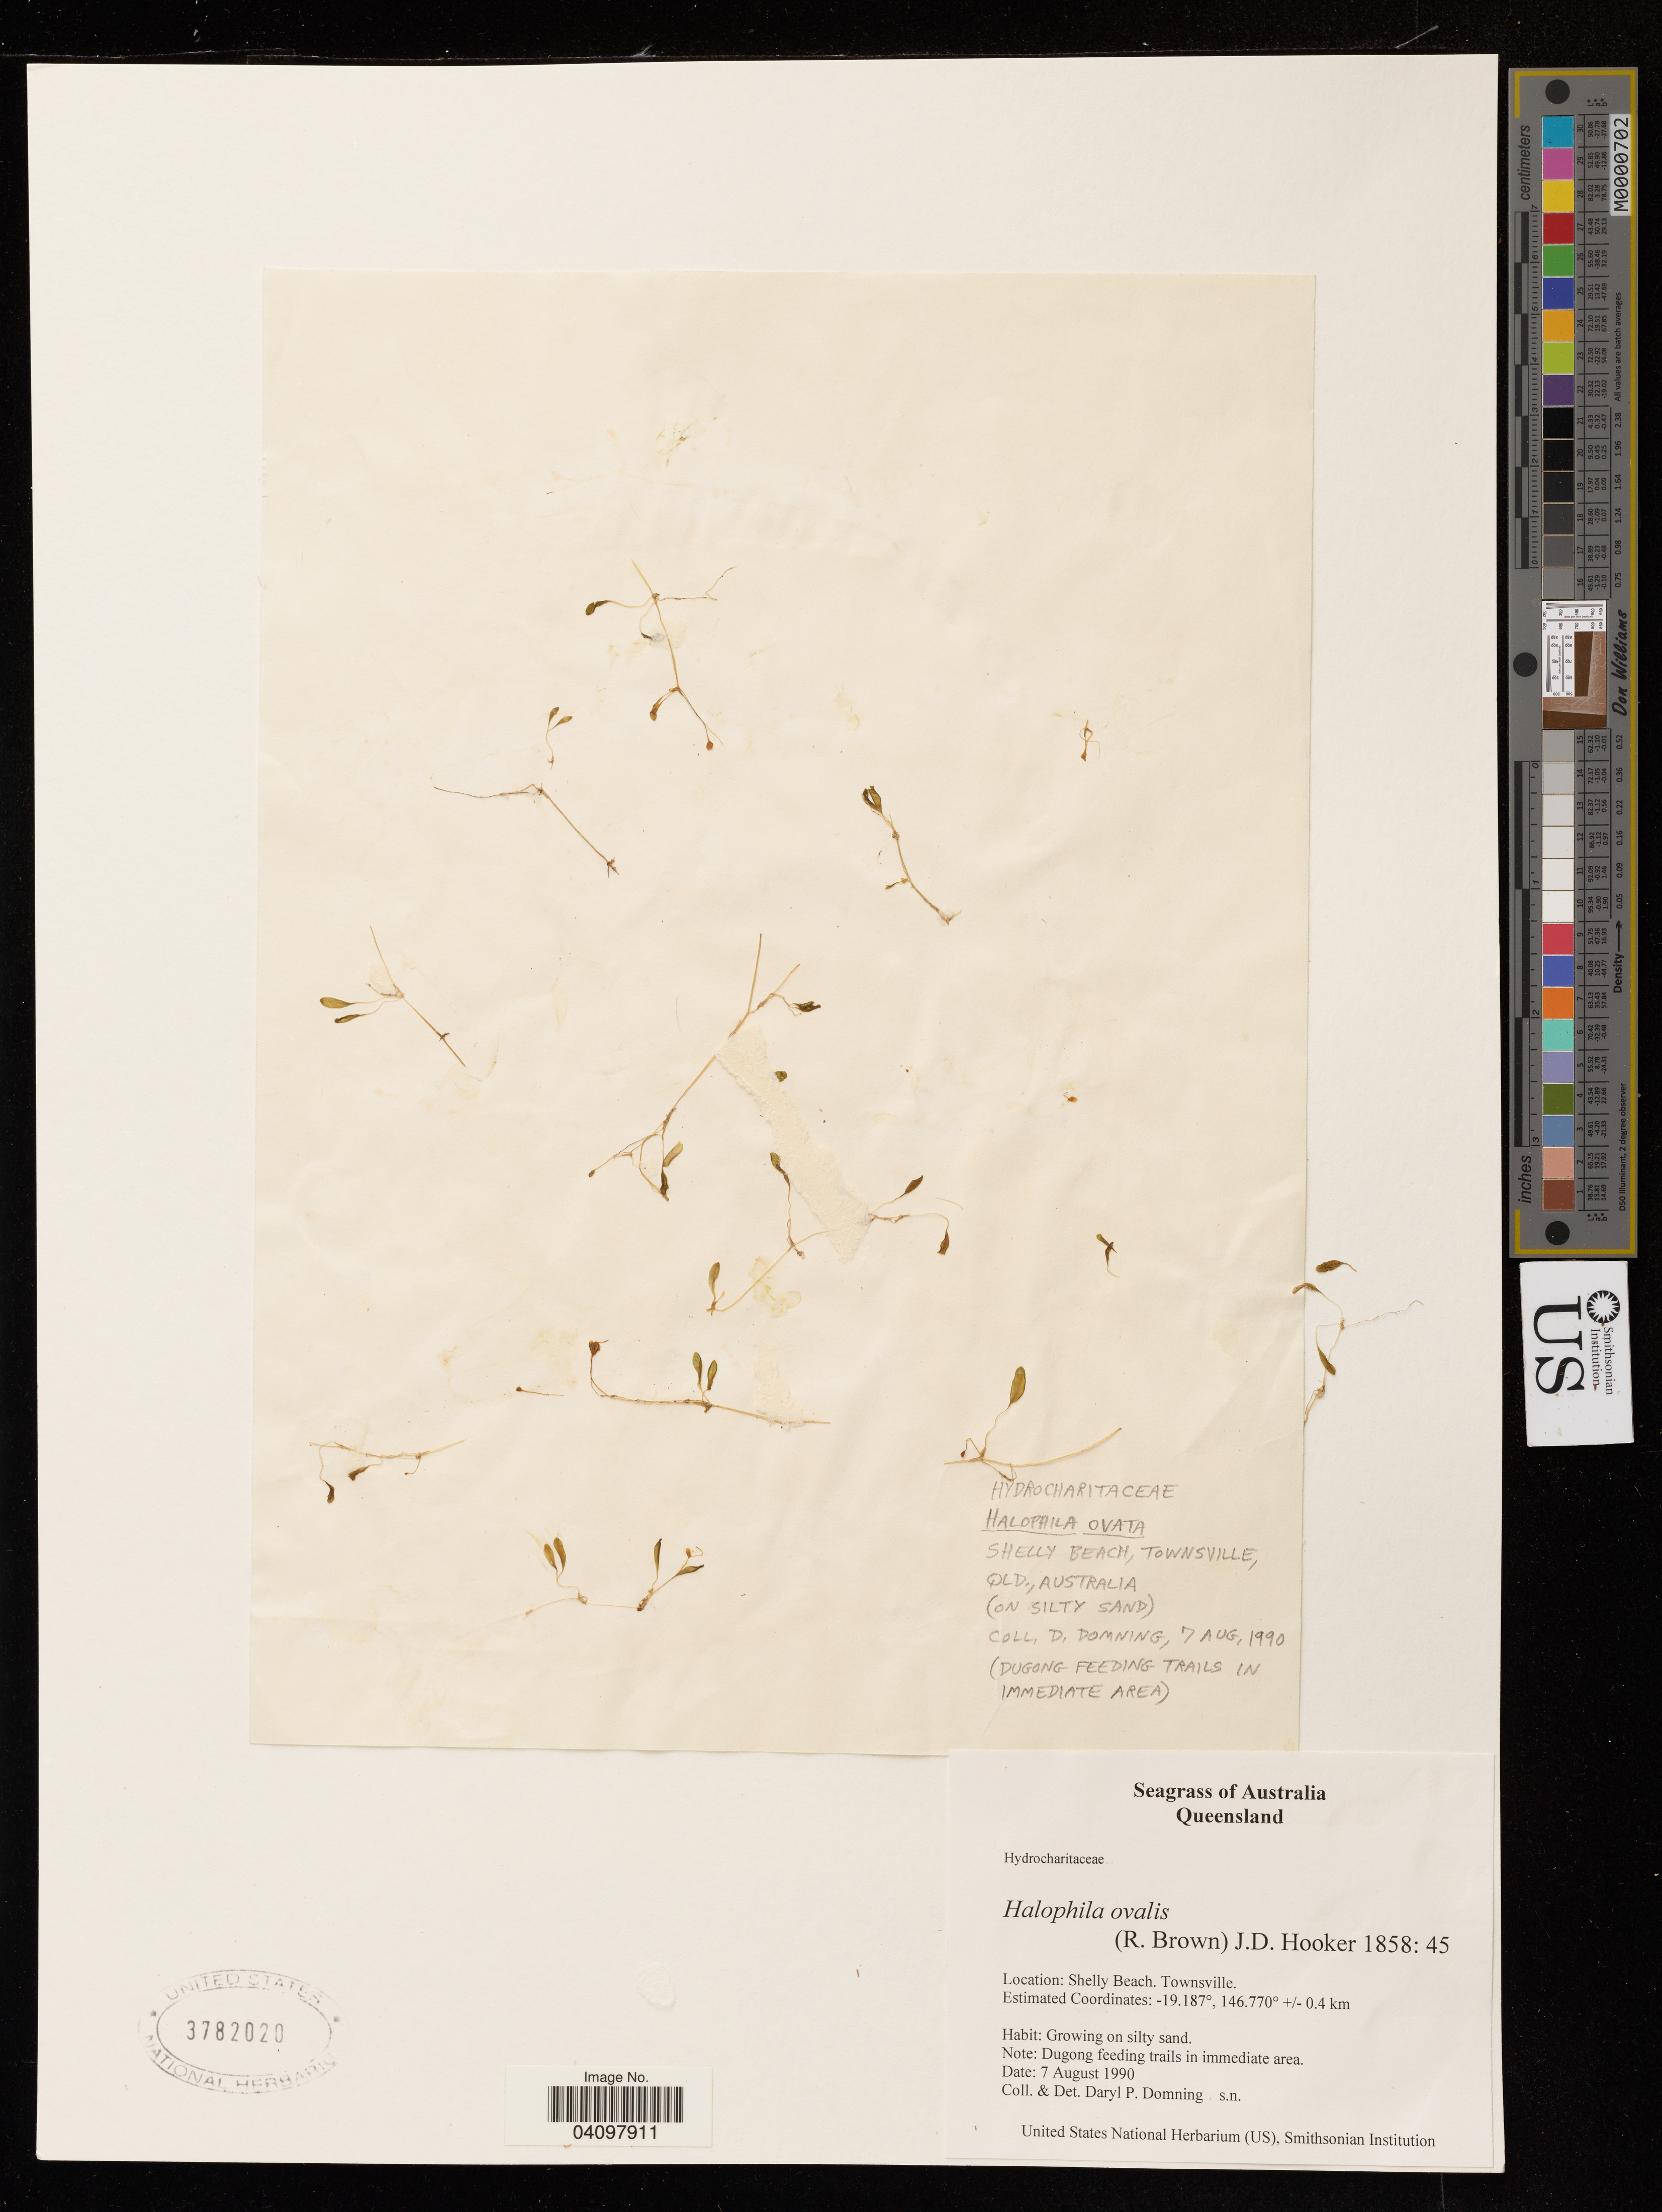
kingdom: Plantae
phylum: Tracheophyta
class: Liliopsida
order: Alismatales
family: Hydrocharitaceae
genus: Halophila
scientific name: Halophila ovata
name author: Merr.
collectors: D. Domning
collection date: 1990-08-07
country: Australia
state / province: Queensland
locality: Shelly Beach. Townsville. +/- 0.4 km.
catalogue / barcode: US 3782020